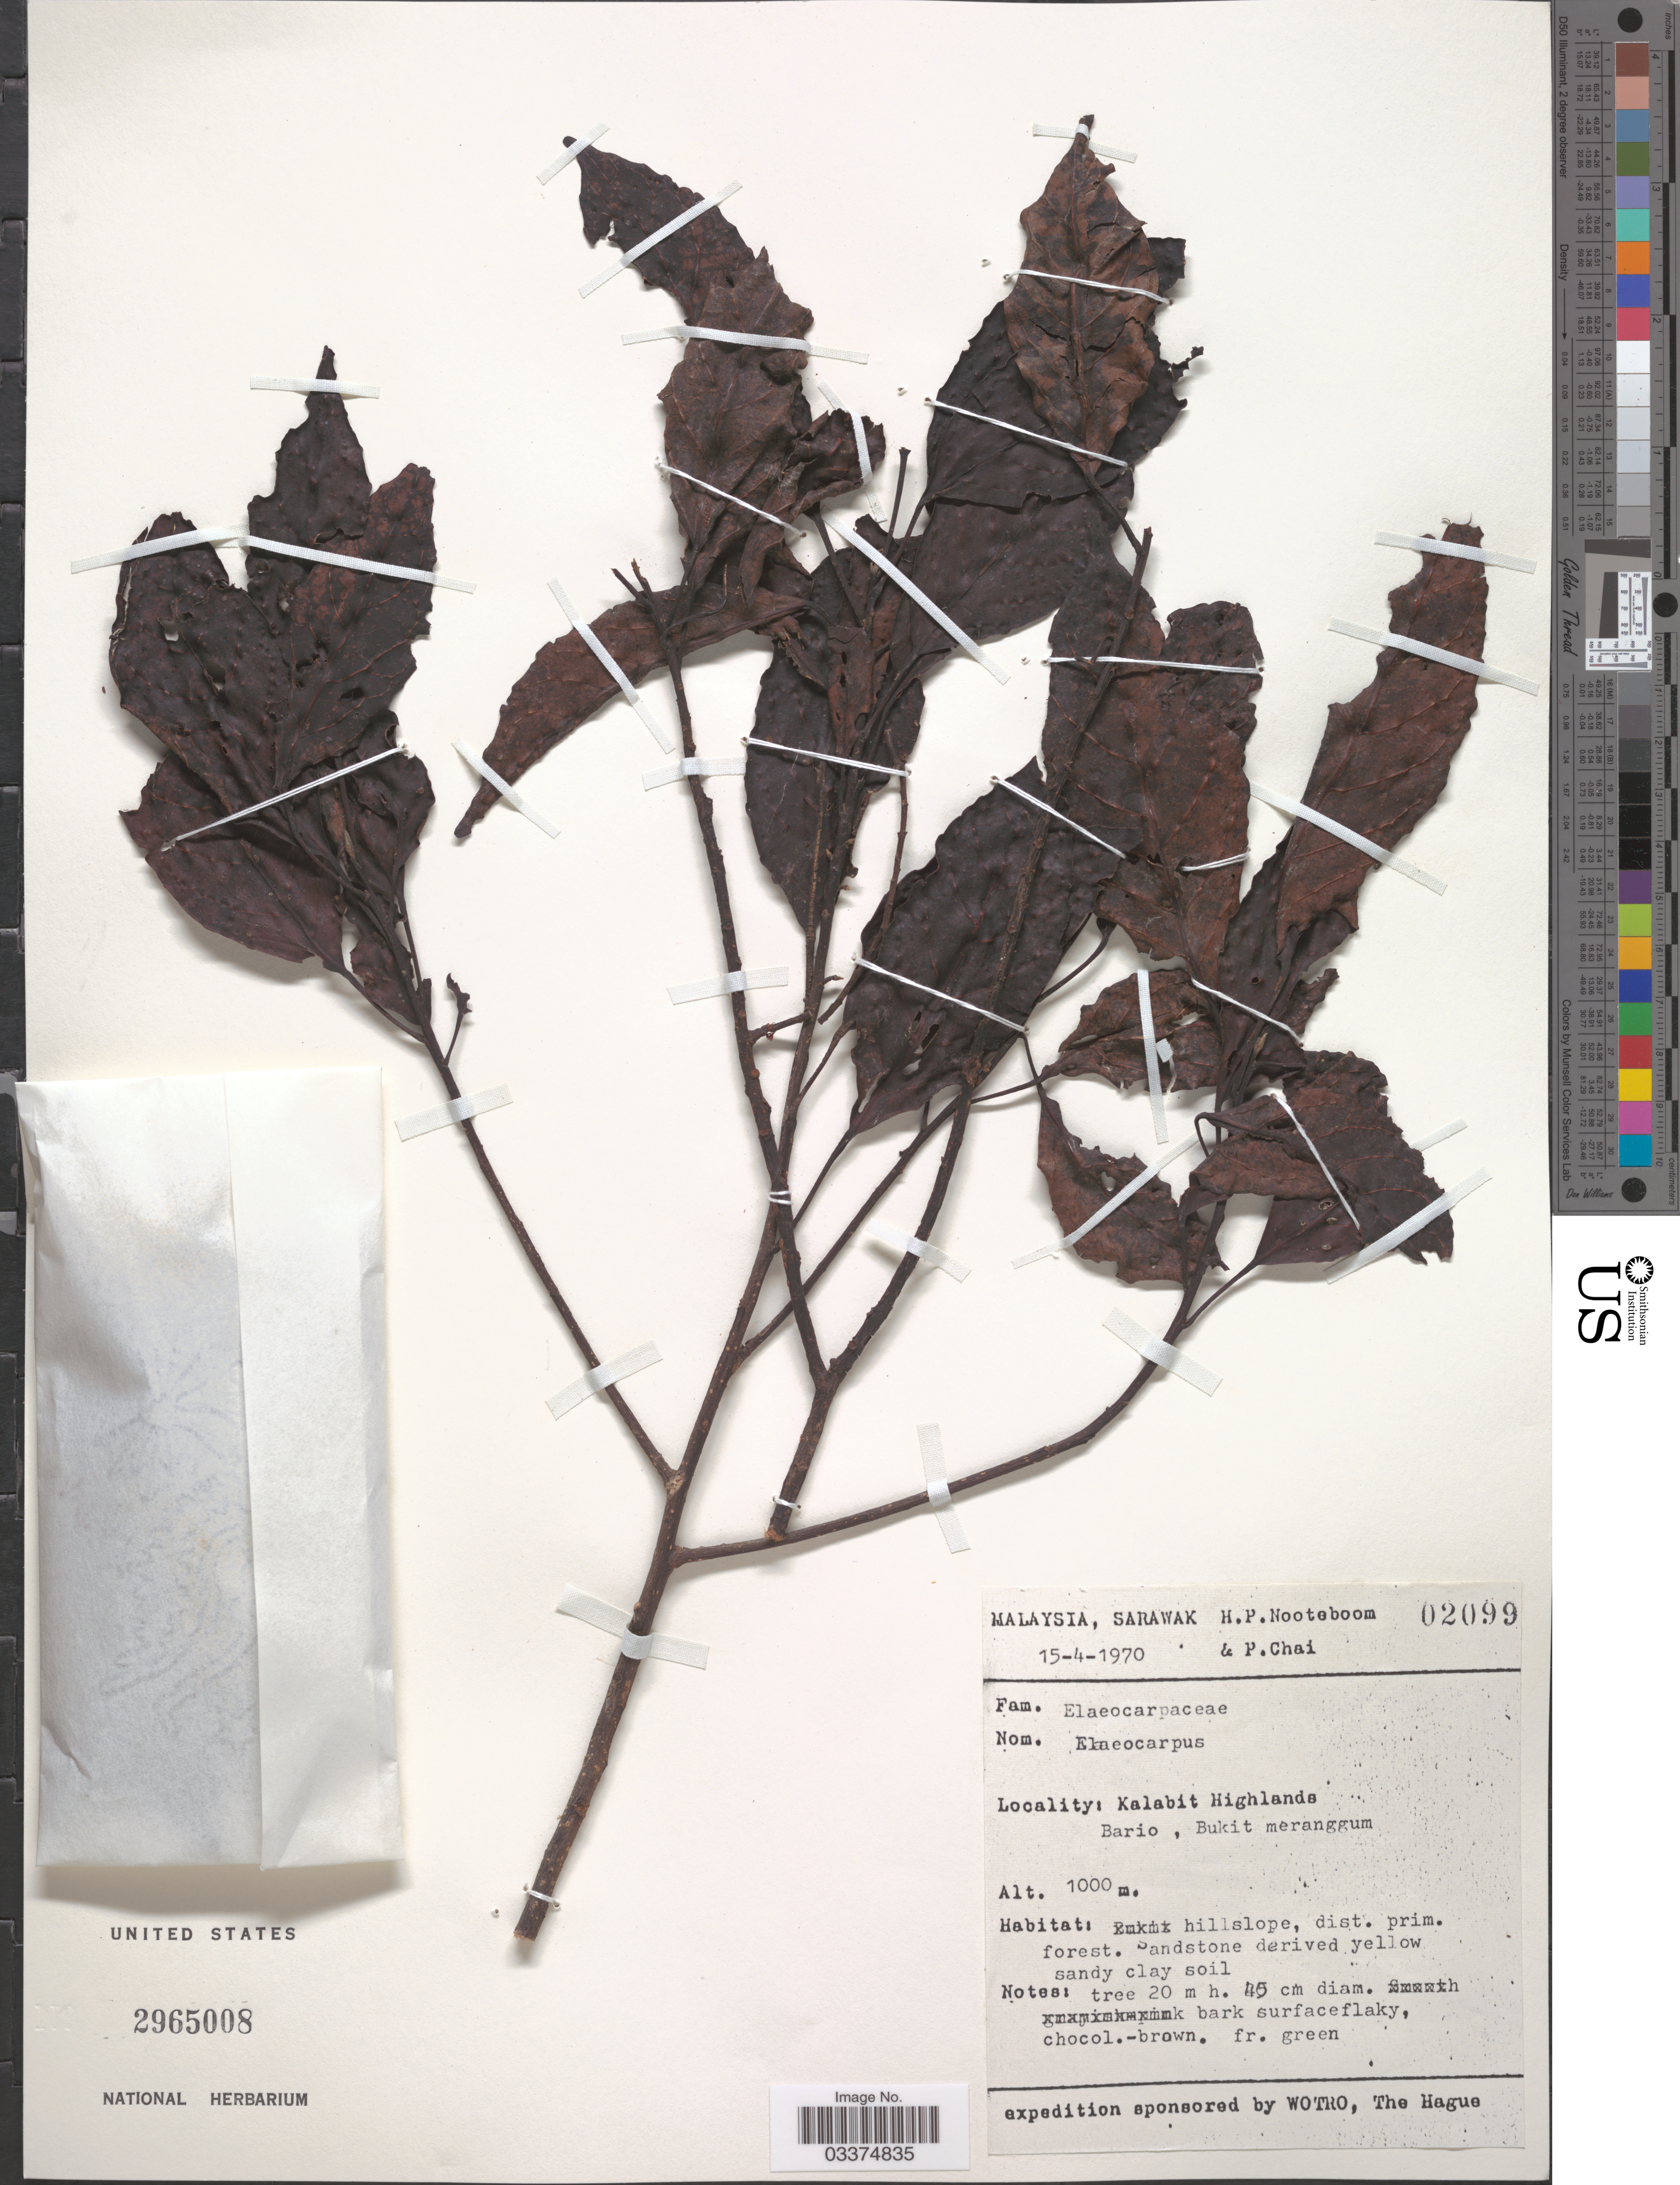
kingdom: Plantae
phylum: Tracheophyta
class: Magnoliopsida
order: Oxalidales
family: Elaeocarpaceae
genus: Elaeocarpus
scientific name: Elaeocarpus sp.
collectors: H. P. Nooteboom & P. Chai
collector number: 02099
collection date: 1970-04-15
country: Malaysia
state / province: Sarawak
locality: Kalabit Highlands. Bario, Bukit meranggum.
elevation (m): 1000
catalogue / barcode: US 2965008